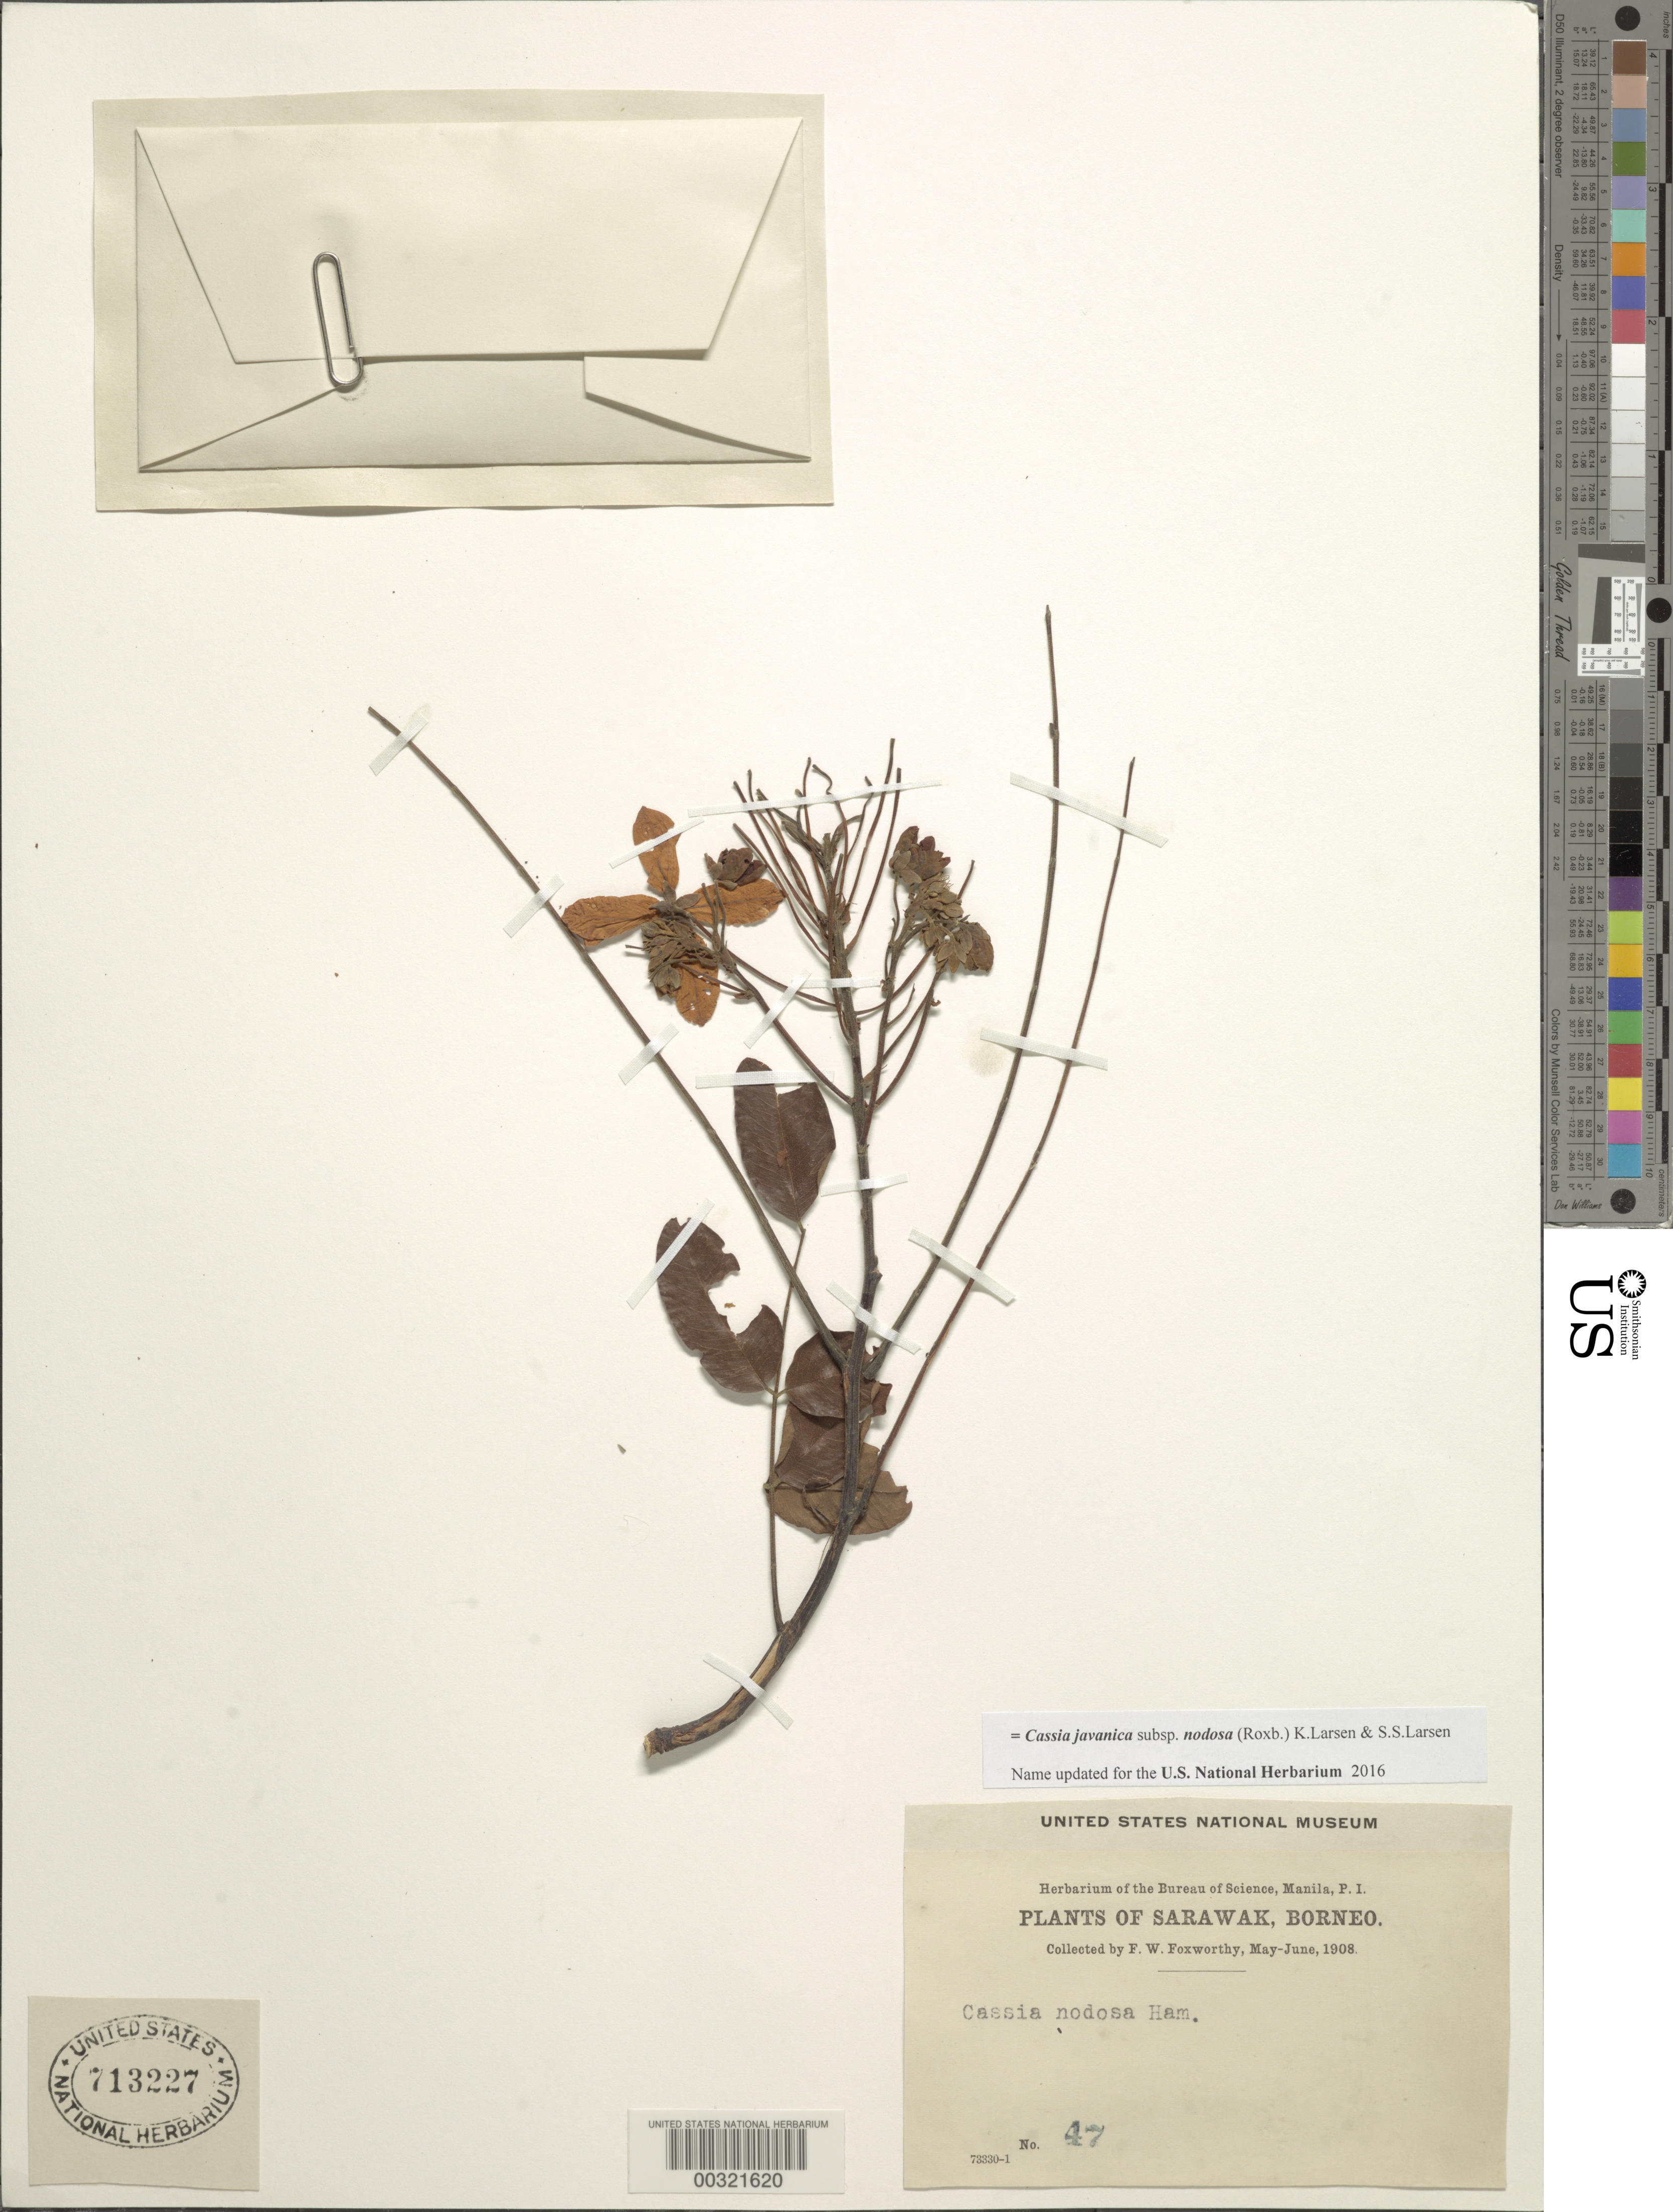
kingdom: Plantae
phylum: Tracheophyta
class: Magnoliopsida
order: Fabales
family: Fabaceae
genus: Cassia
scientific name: Cassia javanica subsp. nodosa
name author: (Roxb.) K. Larsen & S.S. Larsen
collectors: F. W. Foxworthy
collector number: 47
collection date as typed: May 1908 to -- Jun 1908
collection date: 1908-05/1908-06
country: Malaysia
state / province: Sarawak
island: Borneo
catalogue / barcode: US 713227